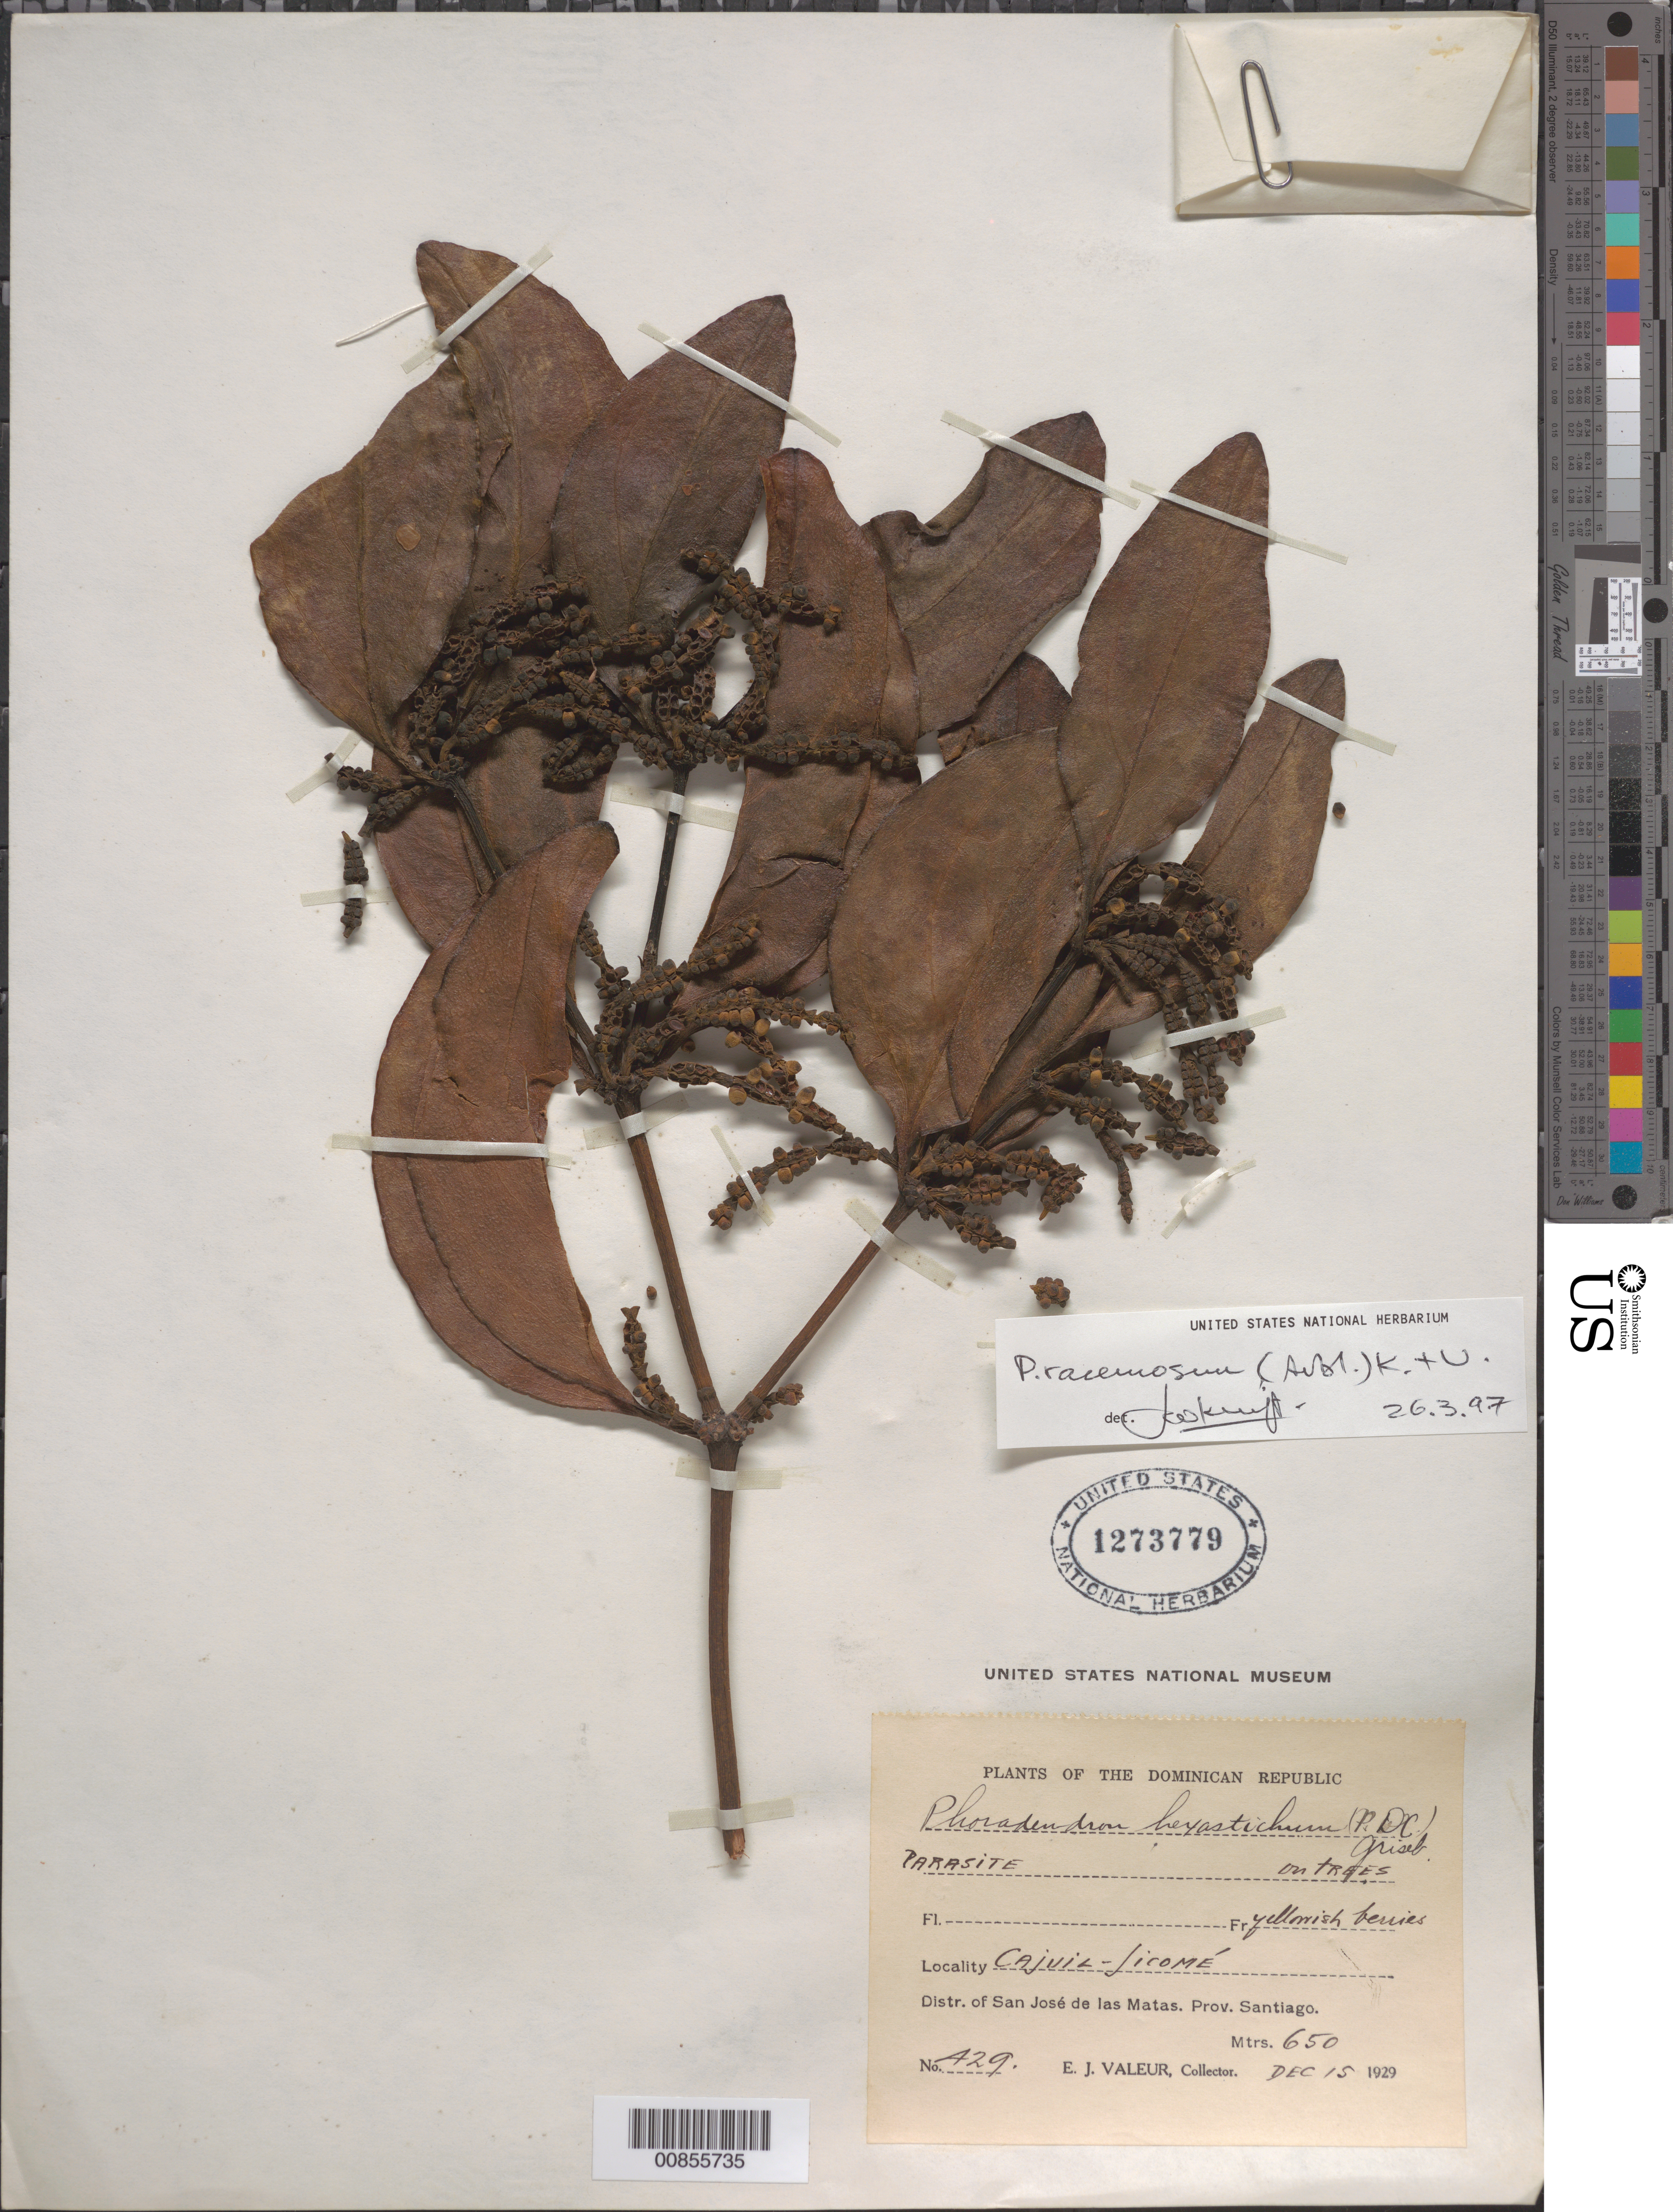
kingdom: Plantae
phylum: Tracheophyta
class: Magnoliopsida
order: Santalales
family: Viscaceae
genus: Phoradendron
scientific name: Phoradendron racemosum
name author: (Aubl.) Krug & Urb.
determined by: Kuijt, Job, (CANADA)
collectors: E. Valeur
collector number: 429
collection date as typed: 15 Dec 1929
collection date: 1929-12-15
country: Dominican Republic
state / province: Santiago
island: Hispaniola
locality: Cajuil - Jicomé. Distr. of San José de las Matas.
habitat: On trees.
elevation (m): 650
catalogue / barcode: US 1273779